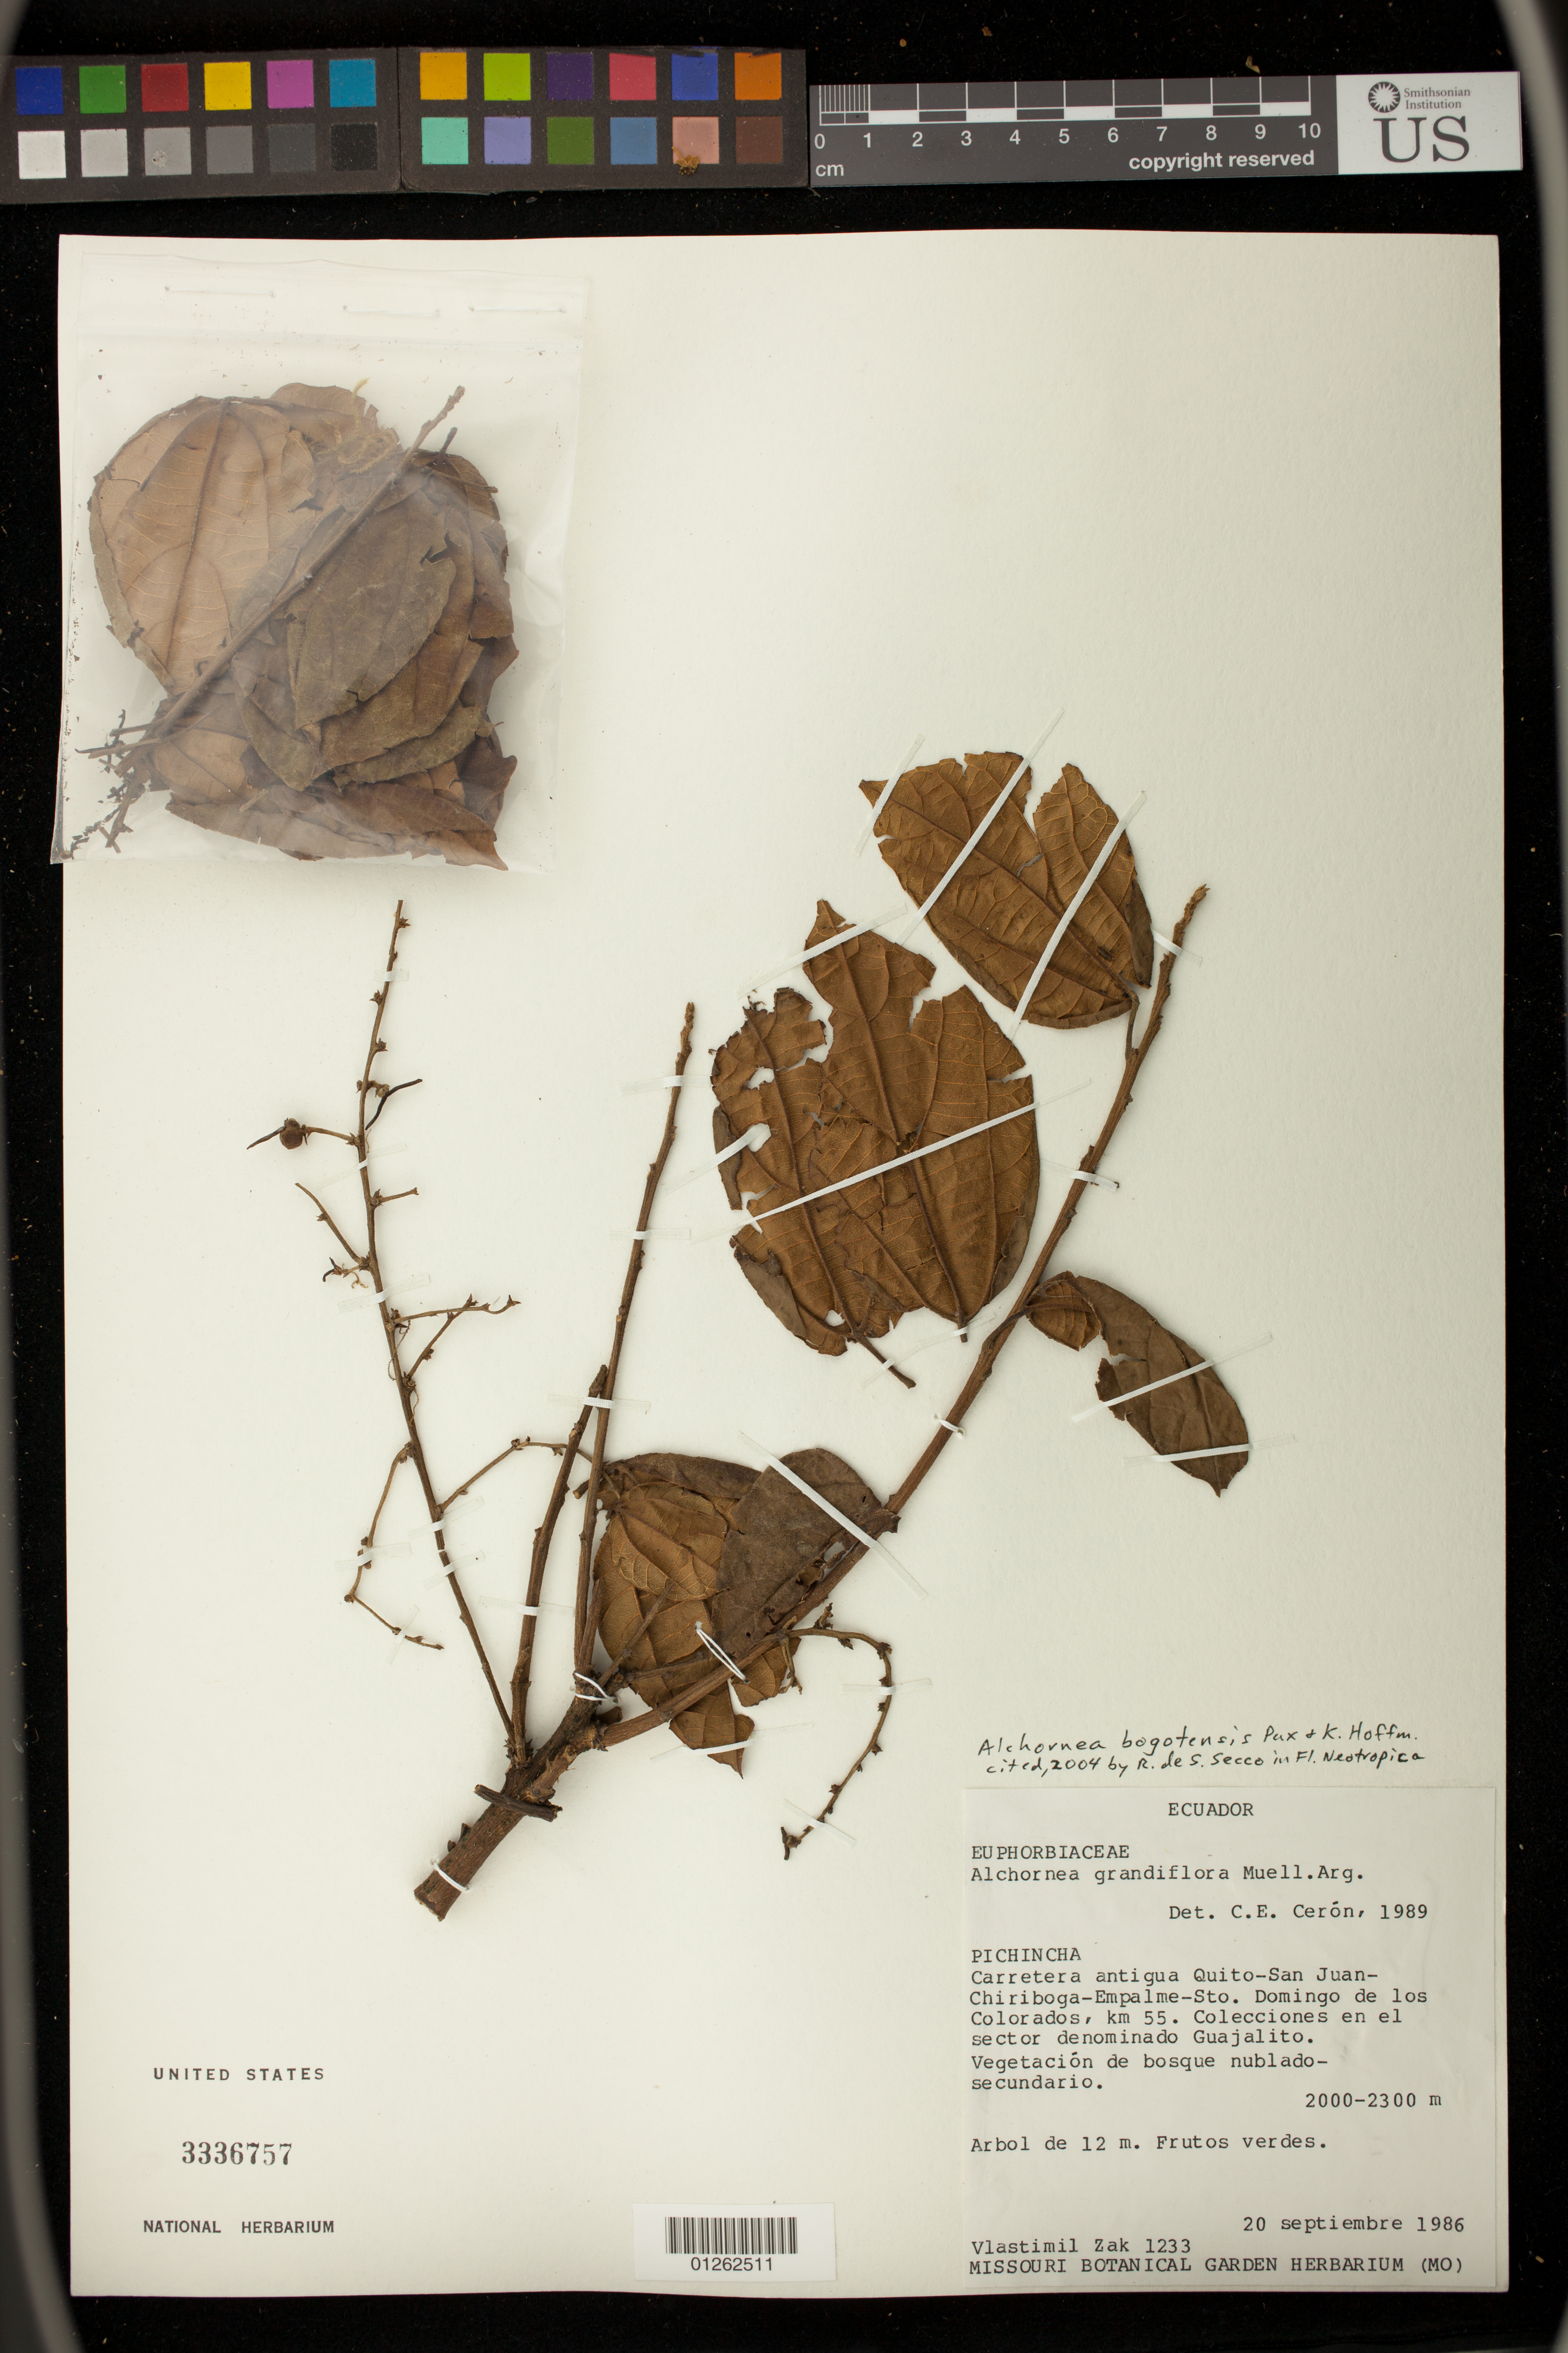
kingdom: Plantae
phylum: Tracheophyta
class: Magnoliopsida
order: Malpighiales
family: Euphorbiaceae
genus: Alchornea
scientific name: Alchornea bogotensis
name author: Pax & K. Hoffm.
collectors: V. Zak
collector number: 1233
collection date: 1986-09-20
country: Ecuador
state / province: Pichincha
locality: Carretera antigua Quit- San Juan- Chiriboga-Empalme-St. Domingo de los Colorados, km 55.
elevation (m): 2000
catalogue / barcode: US 3336757